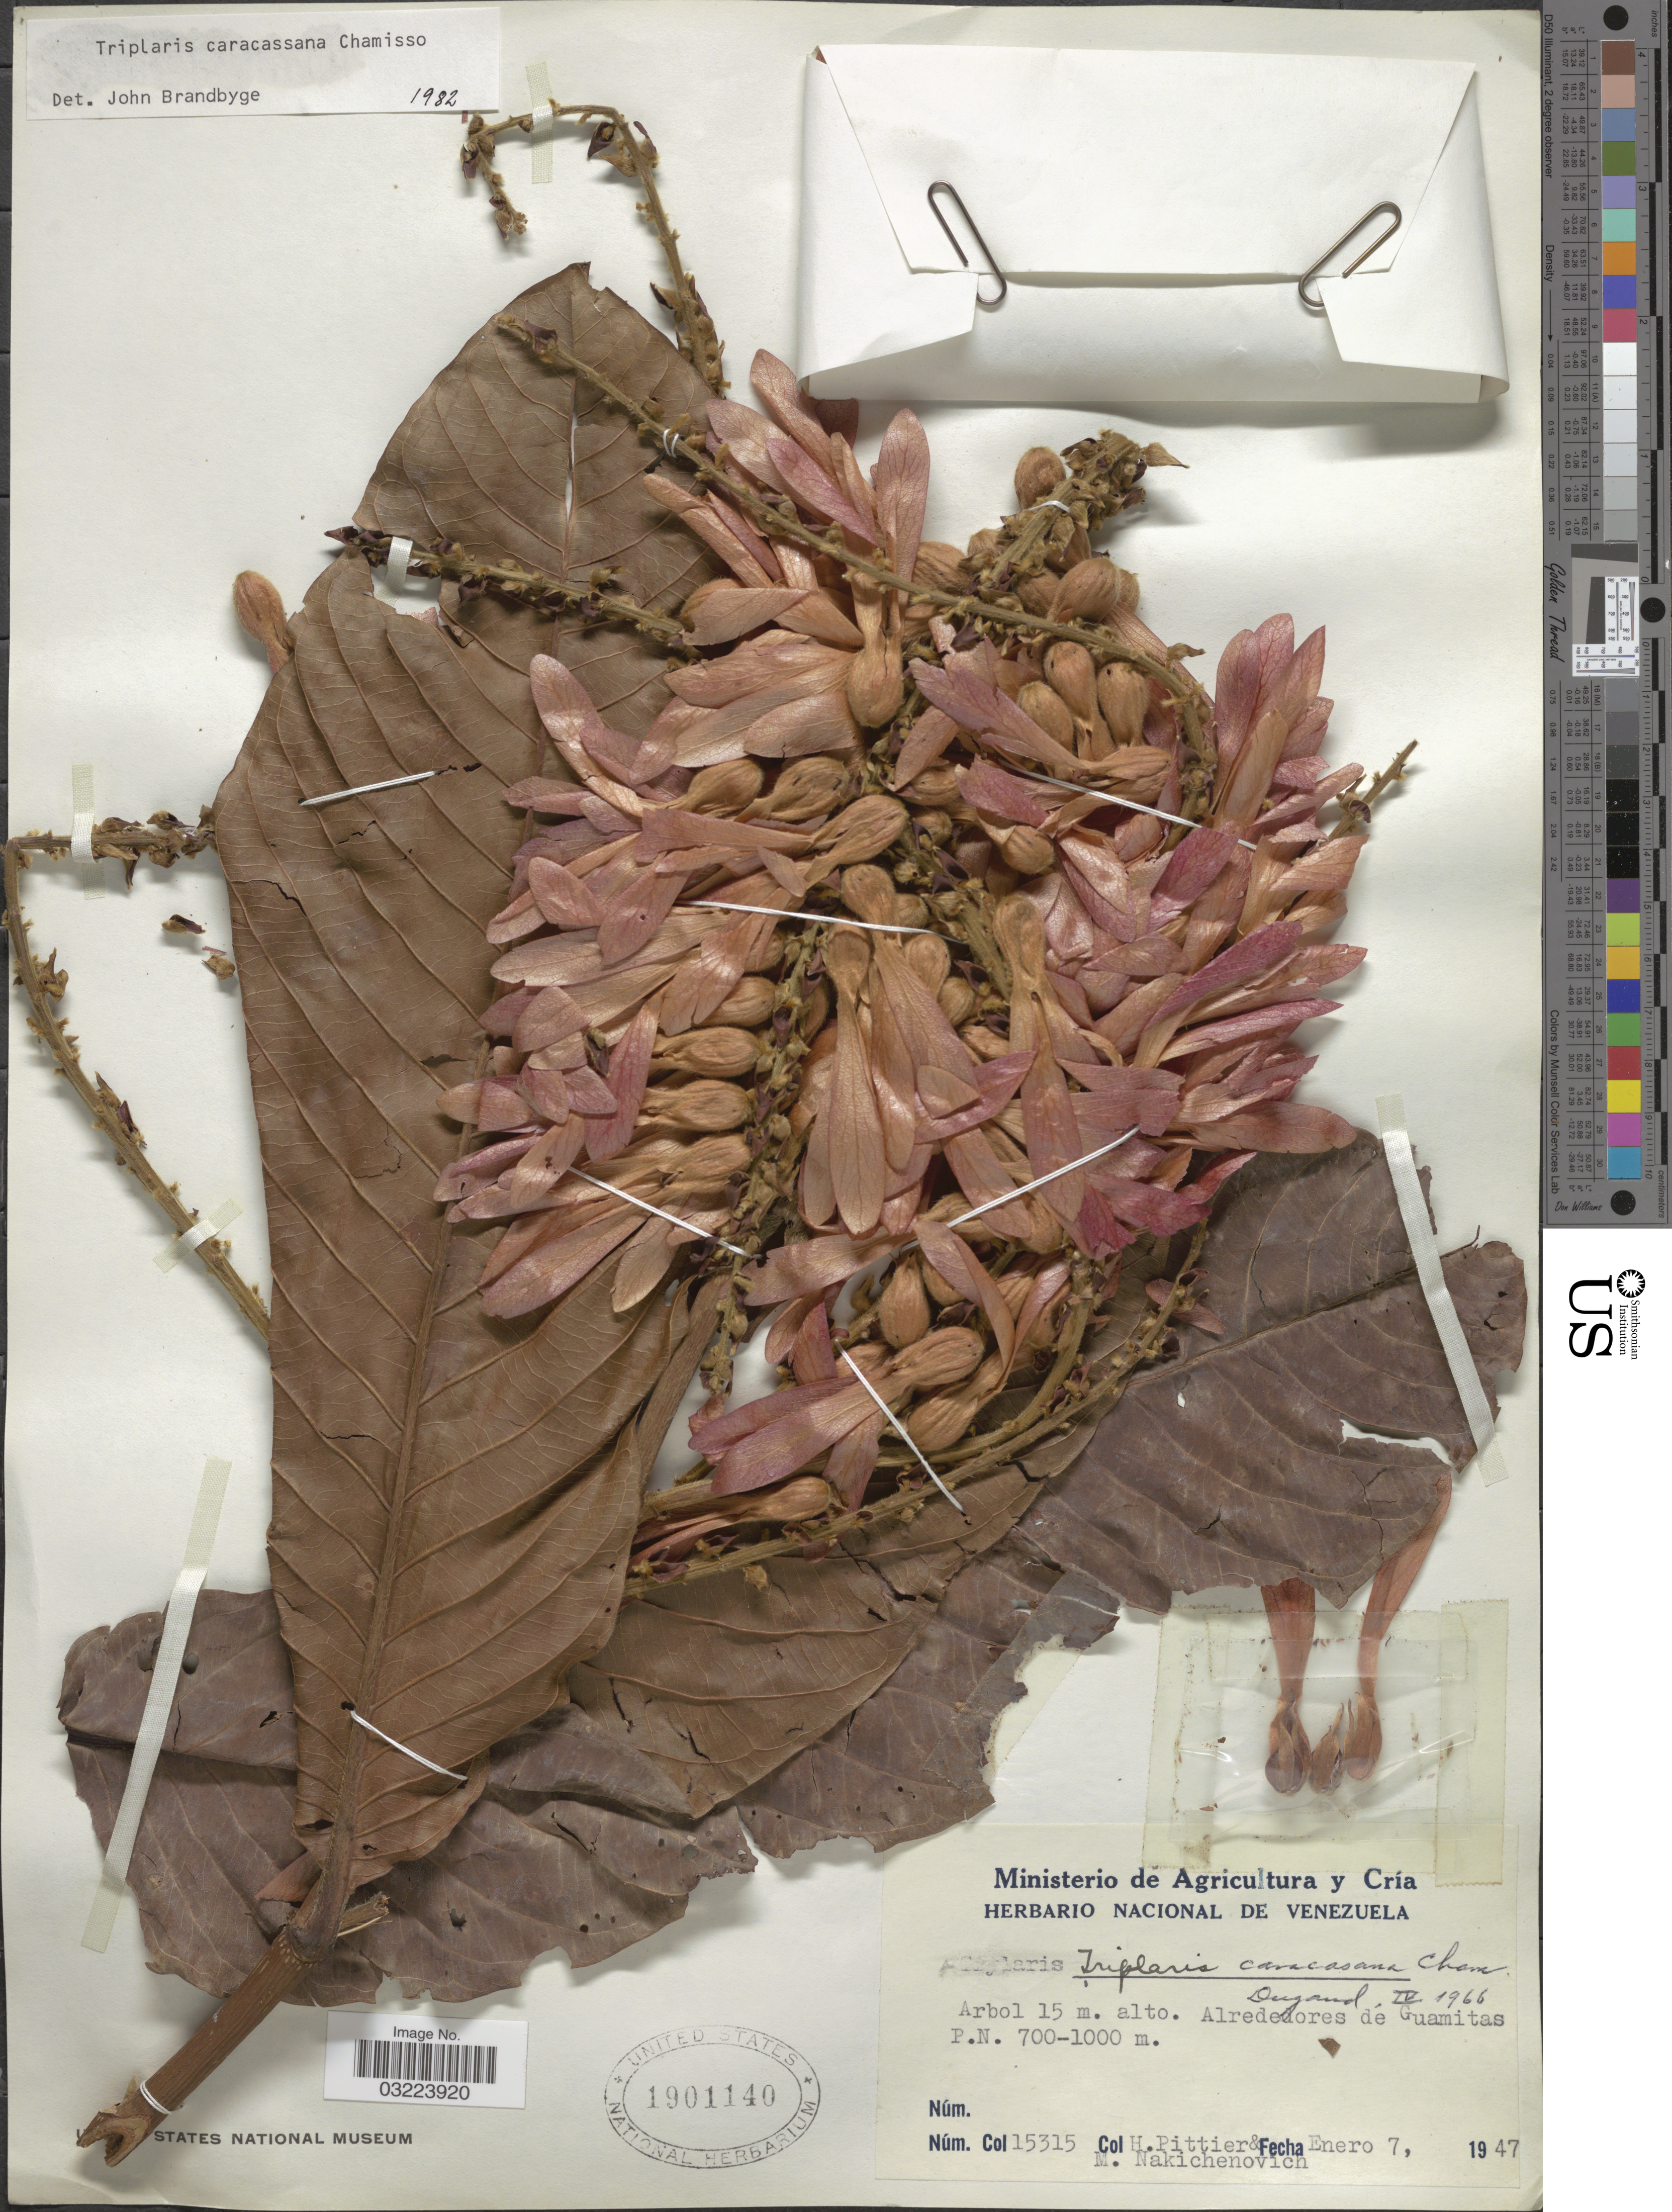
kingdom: Plantae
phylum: Tracheophyta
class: Magnoliopsida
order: Caryophyllales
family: Polygonaceae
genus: Triplaris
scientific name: Triplaris caracasana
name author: Cham.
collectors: H. F. Pittier & M. Nakichenovich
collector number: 15315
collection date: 1947-01-07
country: Venezuela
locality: Alrededores de Guamitas P.N.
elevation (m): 700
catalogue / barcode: US 1901140